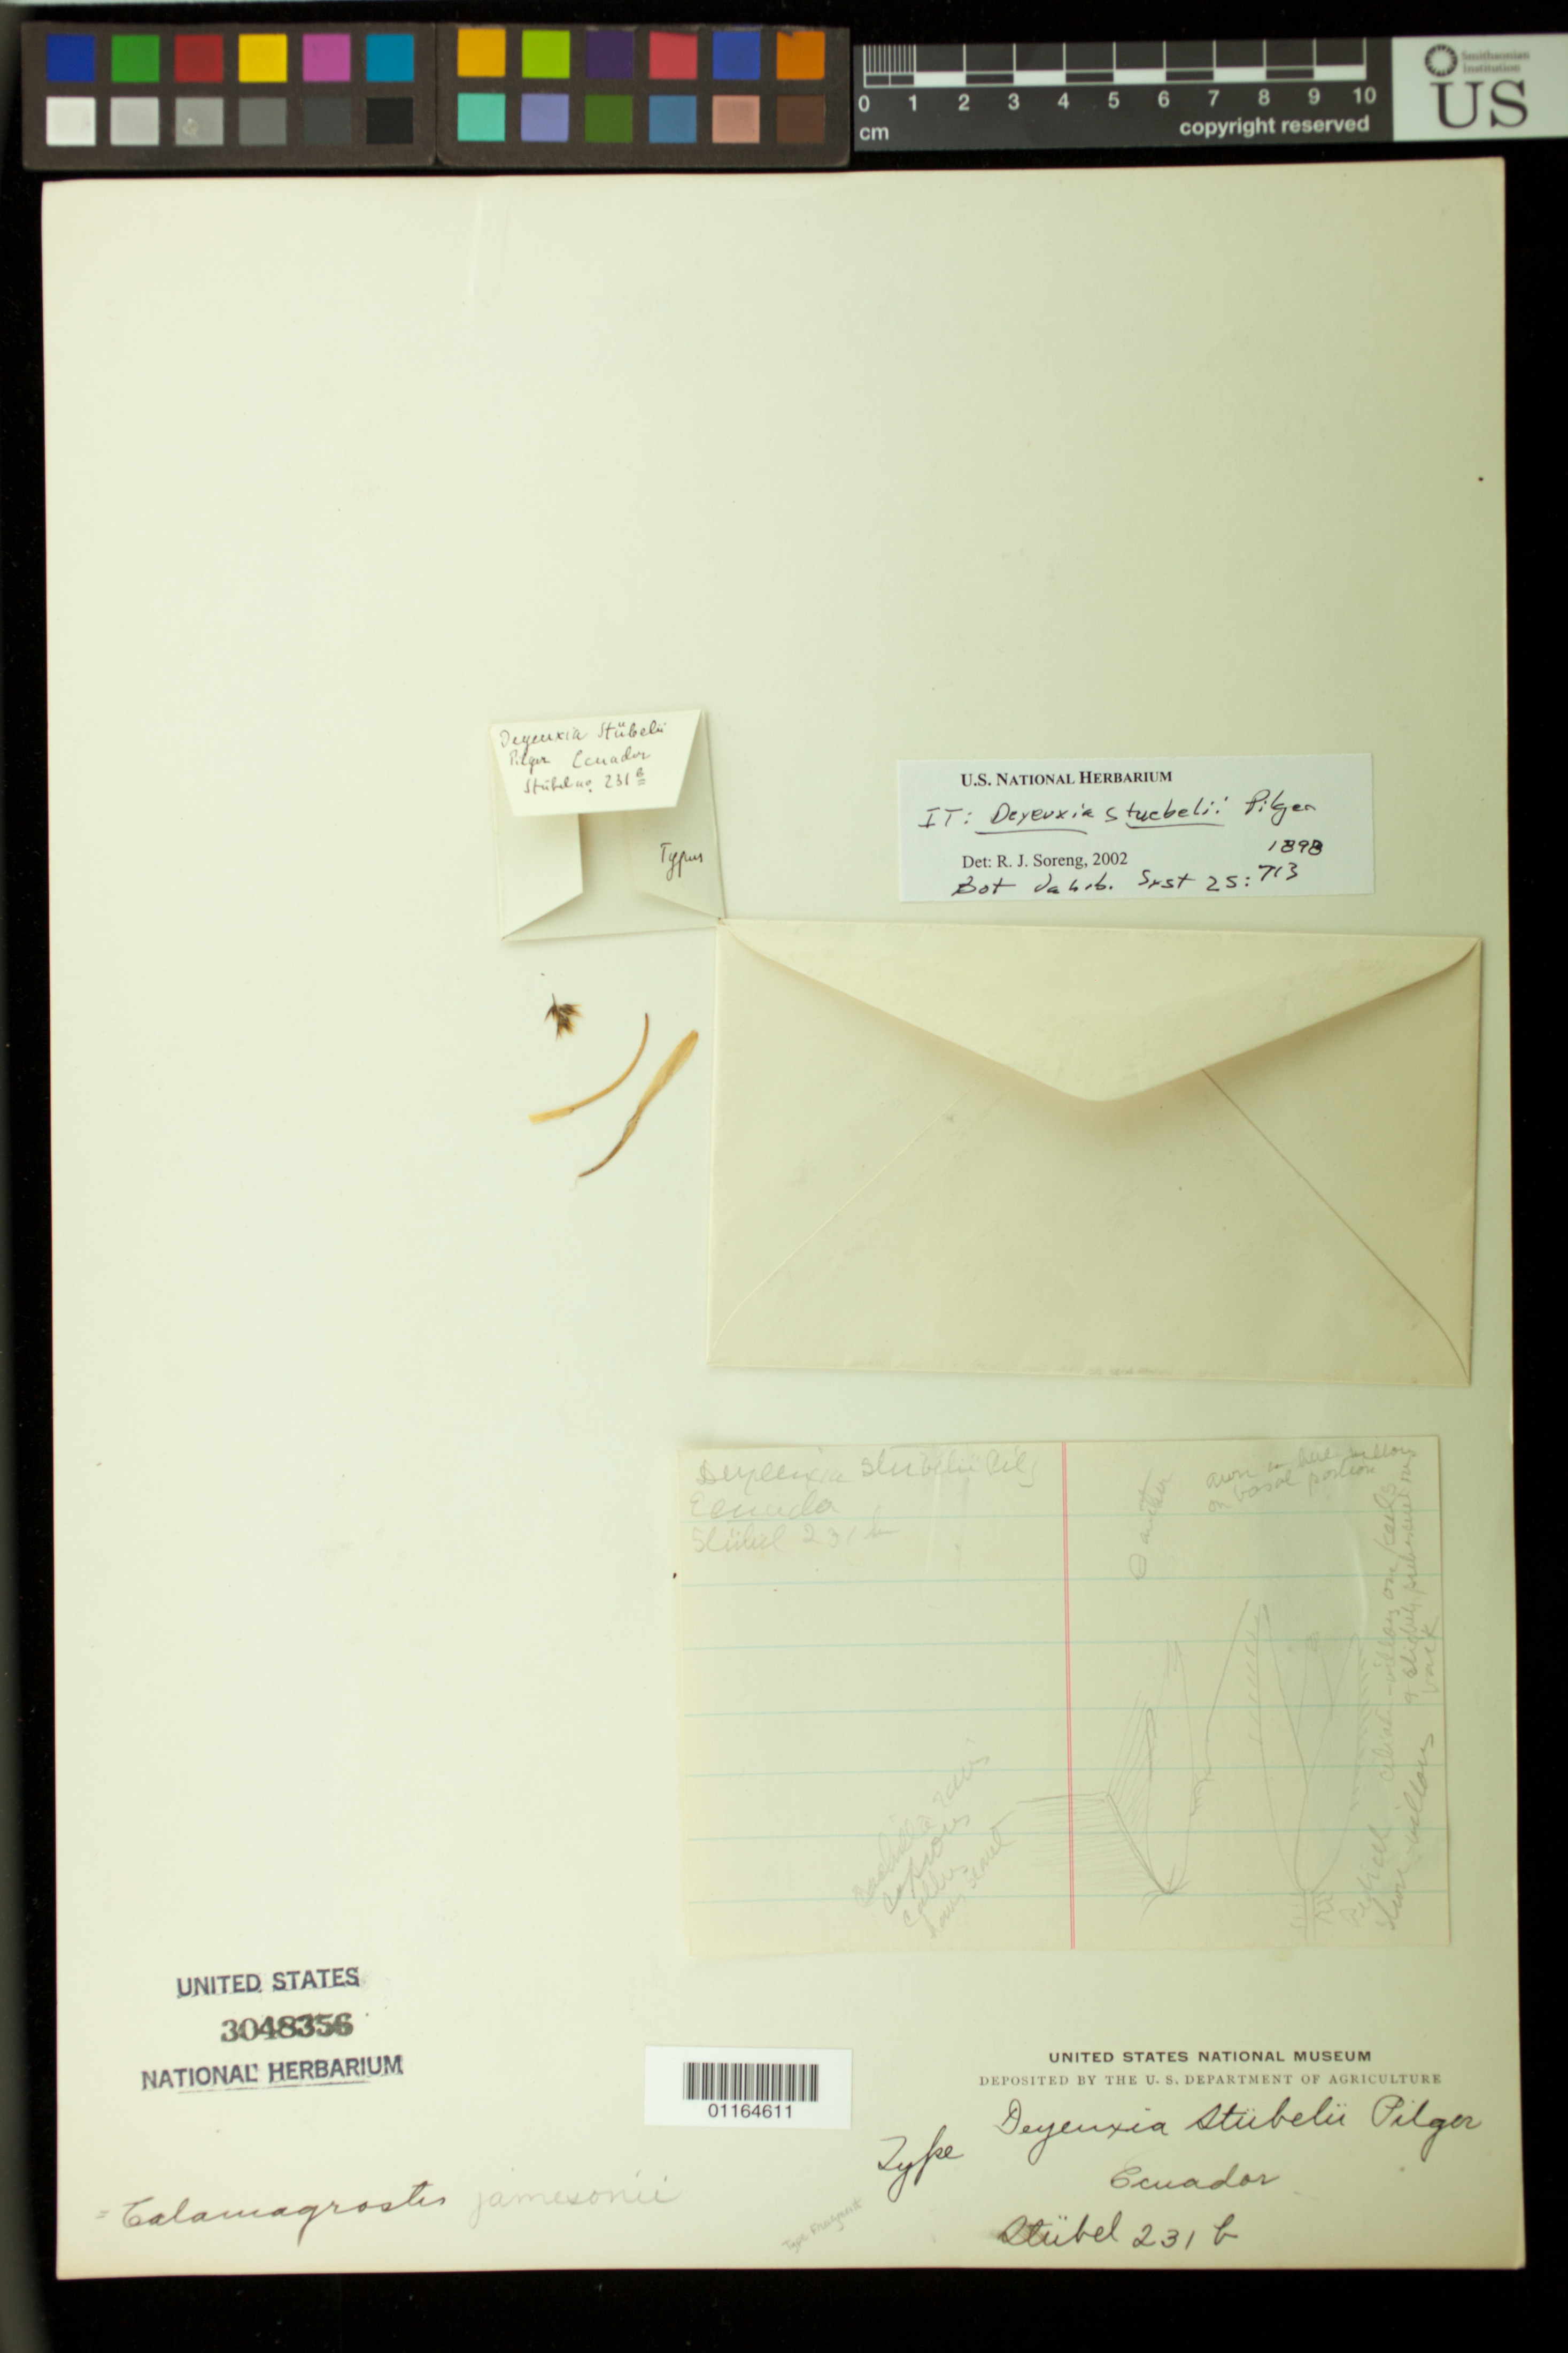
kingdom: Plantae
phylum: Tracheophyta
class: Liliopsida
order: Poales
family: Poaceae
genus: Deyeuxia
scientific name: Deyeuxia stuebelii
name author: Pilg.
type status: Type Collection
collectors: A. Stübel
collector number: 231b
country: Ecuador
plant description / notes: Fragmentary material of type specimen ex herb. unknown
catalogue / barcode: US 3048356